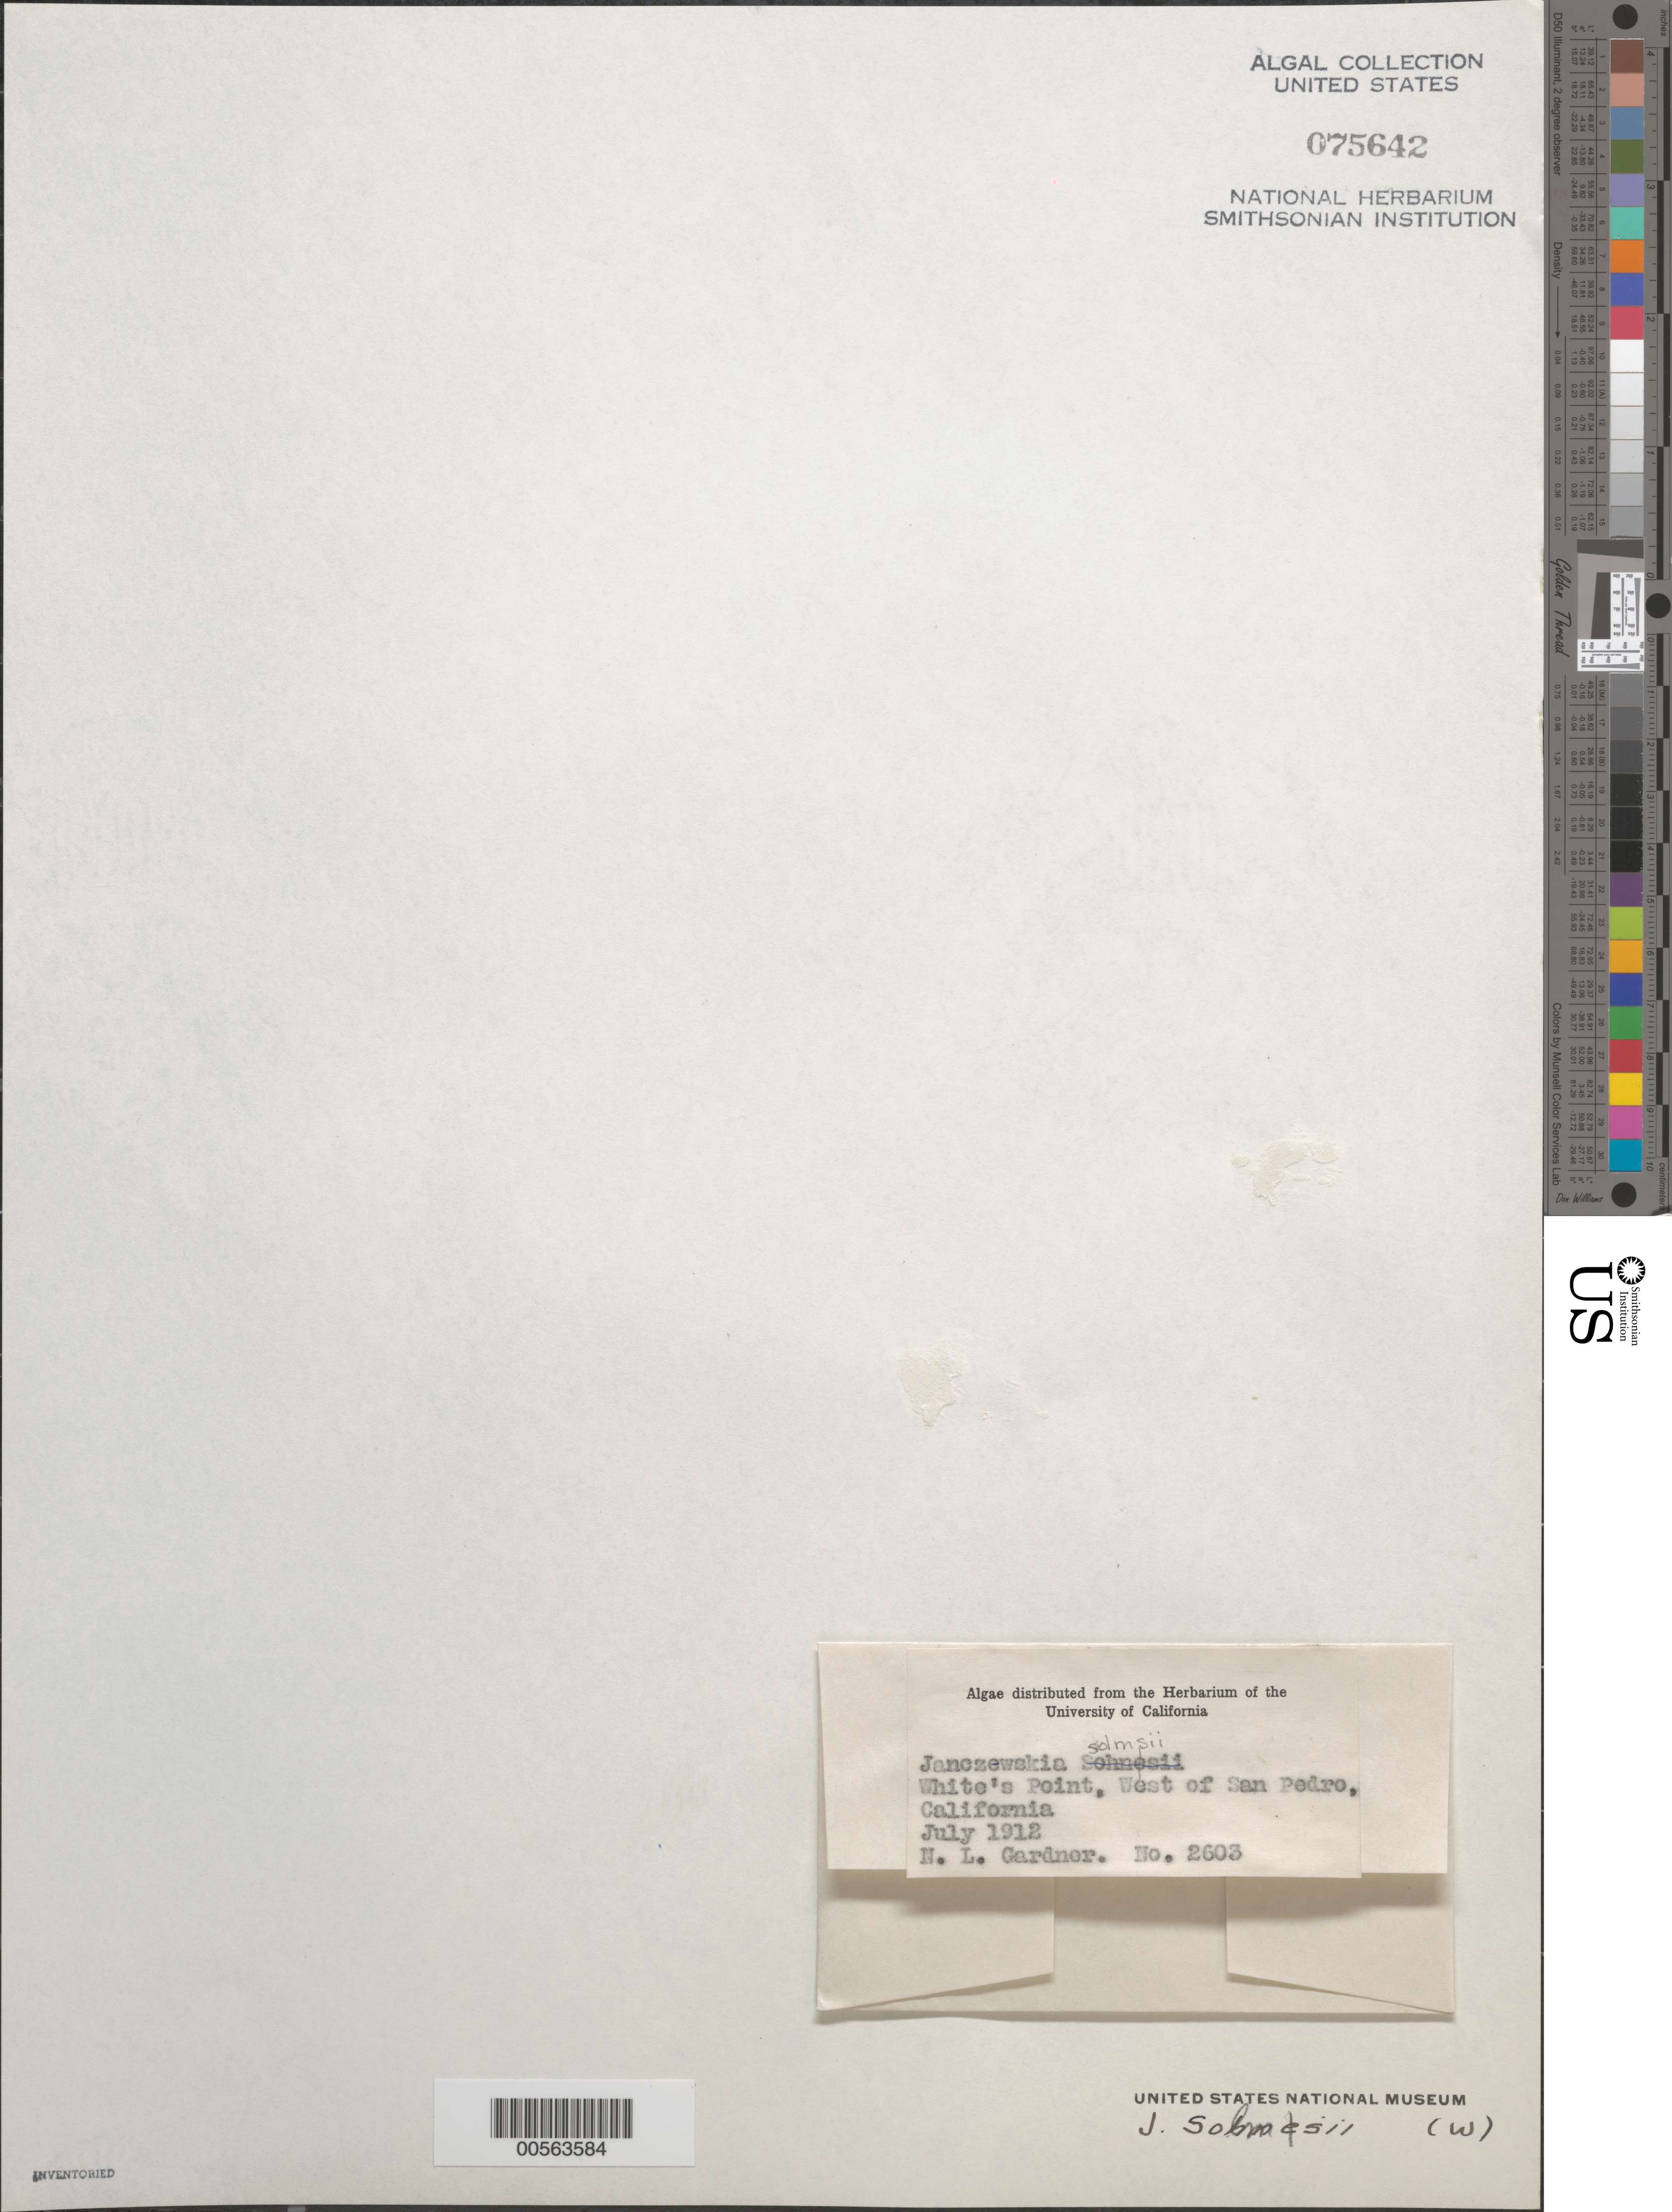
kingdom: Plantae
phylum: Rhodophyta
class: Florideophyceae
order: Ceramiales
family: Rhodomelaceae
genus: Janczewskia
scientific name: Janczewskia solmsii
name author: Setch. & Guernsey in Setch.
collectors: N. Gardner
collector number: NLG 2603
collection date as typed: Jul 1912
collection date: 1912-07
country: United States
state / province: California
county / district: Los Angeles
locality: White's Point, west of San Pedro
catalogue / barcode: US 75642